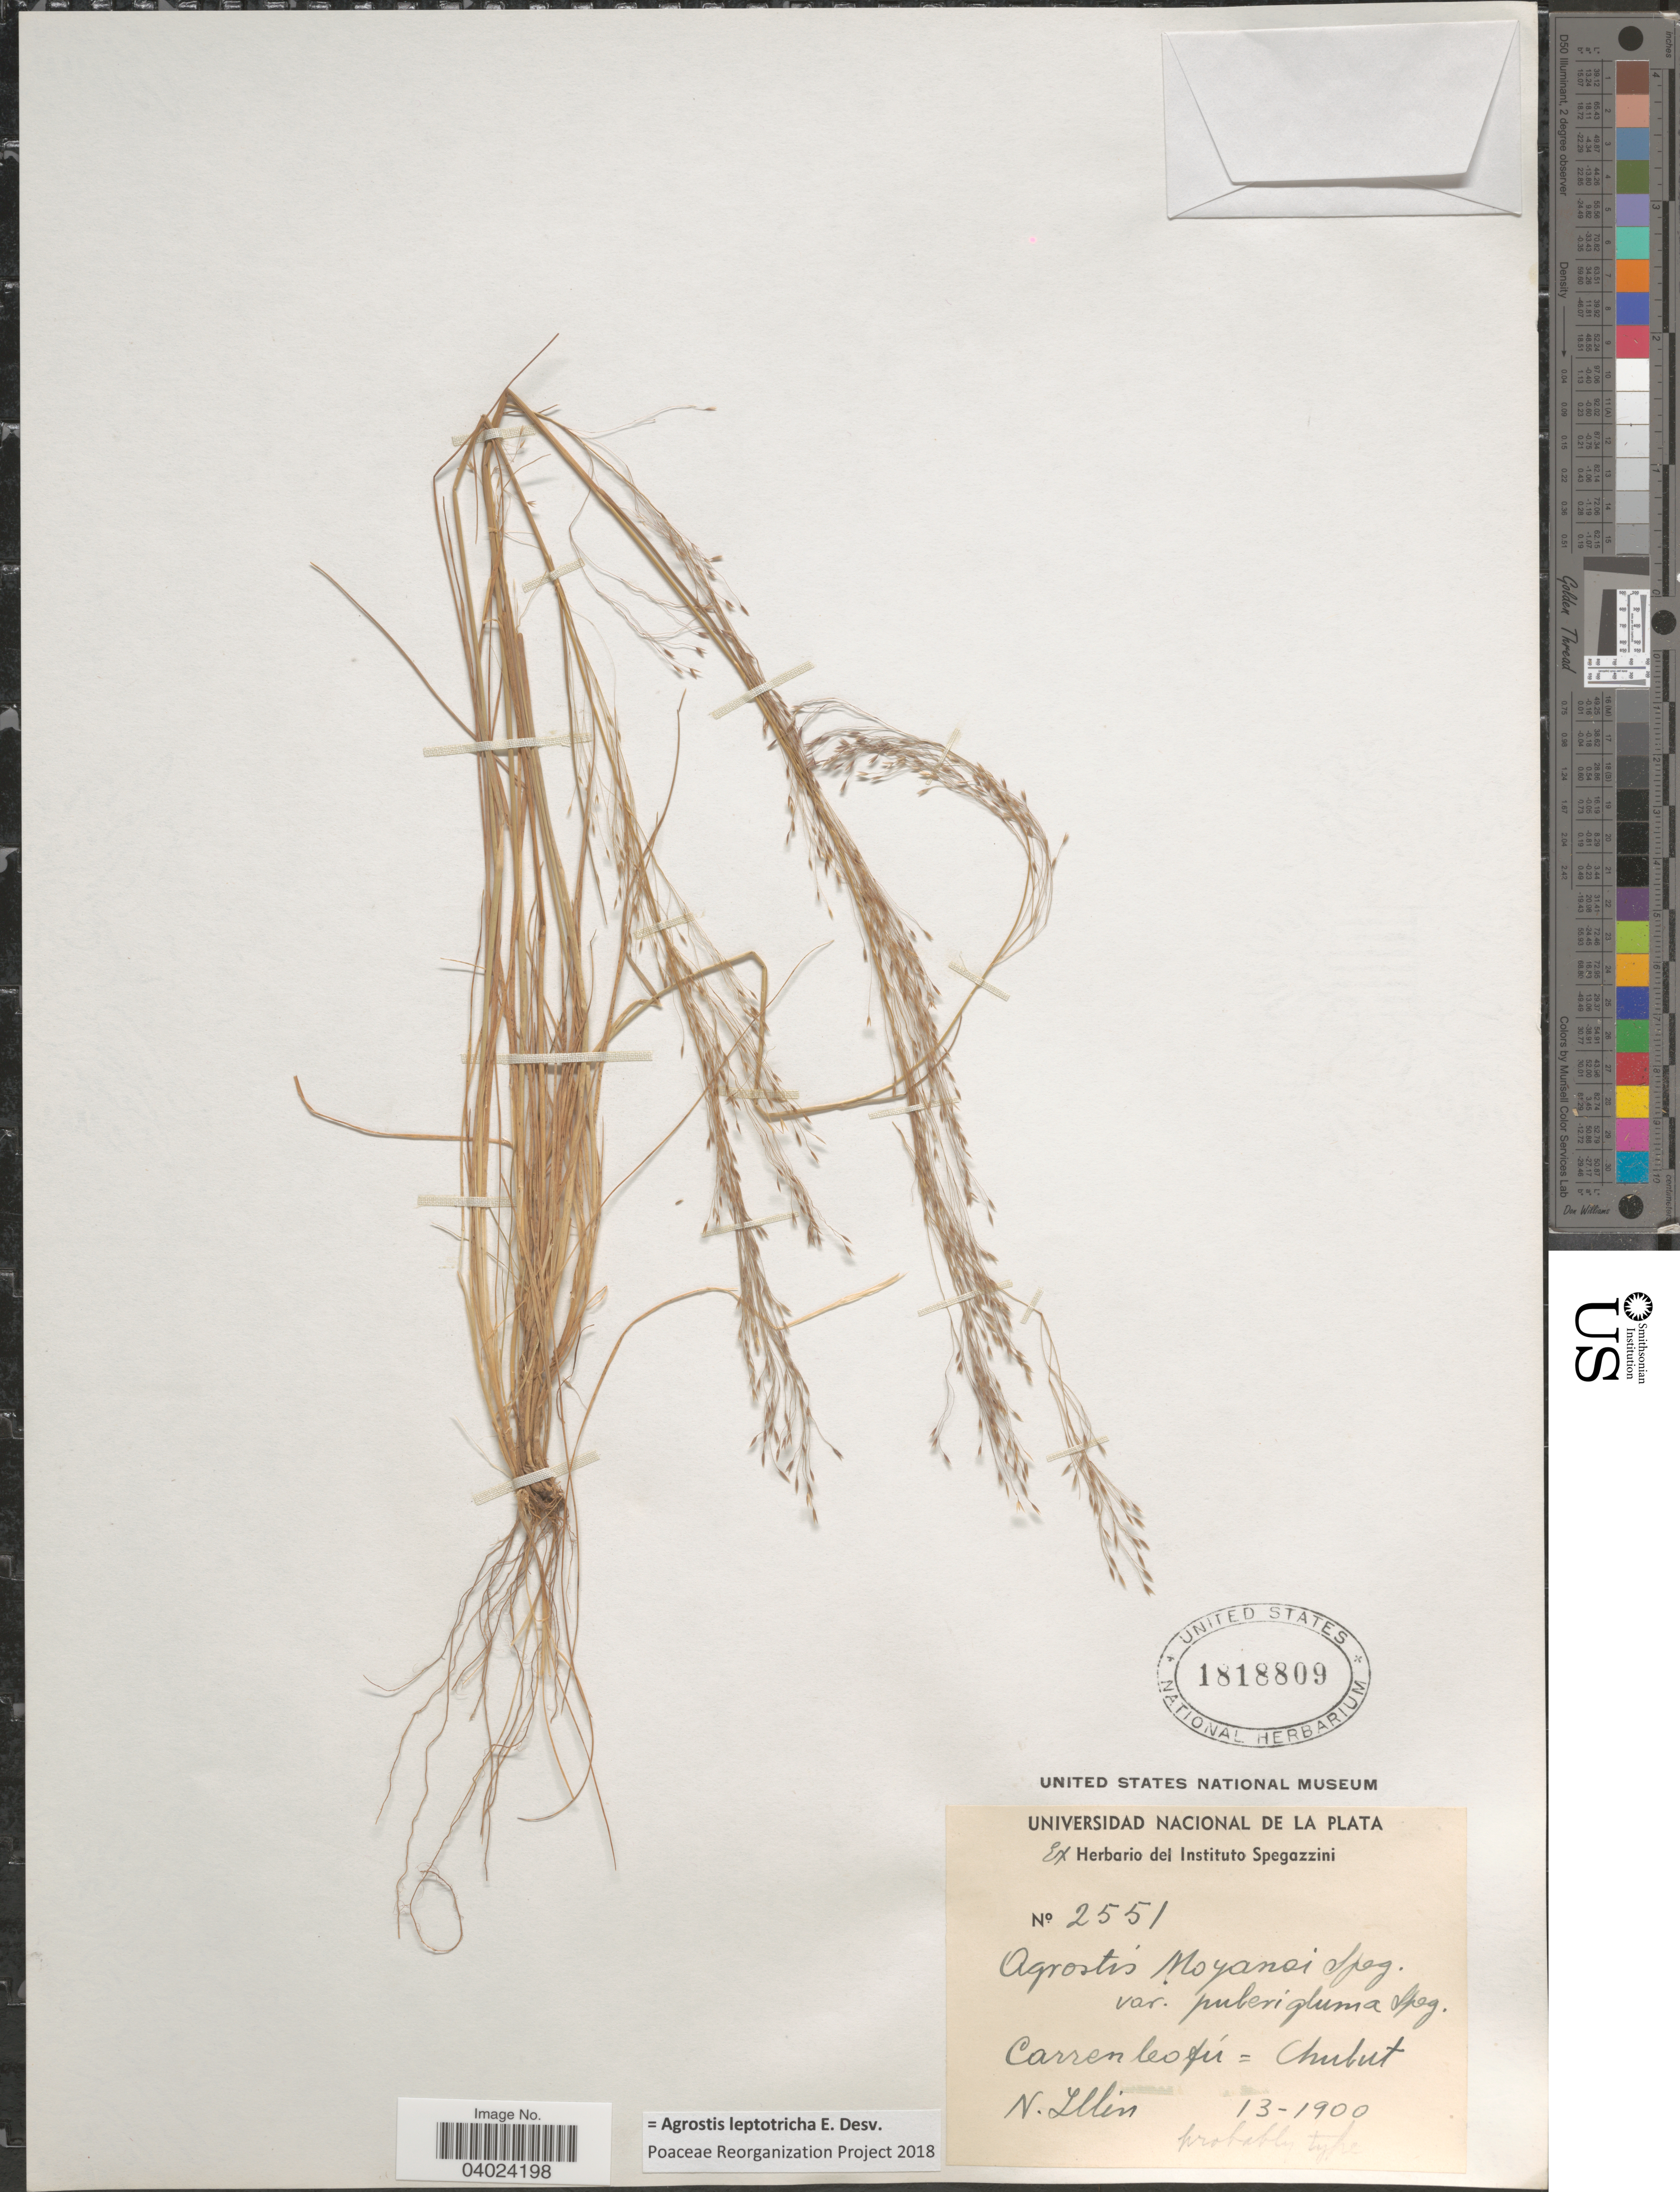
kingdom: Plantae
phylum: Tracheophyta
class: Liliopsida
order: Poales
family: Poaceae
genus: Agrostis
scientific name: Agrostis leptotricha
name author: É. Desv.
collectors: N. Illin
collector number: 2551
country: Argentina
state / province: Chubut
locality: Carren Leofú.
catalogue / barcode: US 1818809